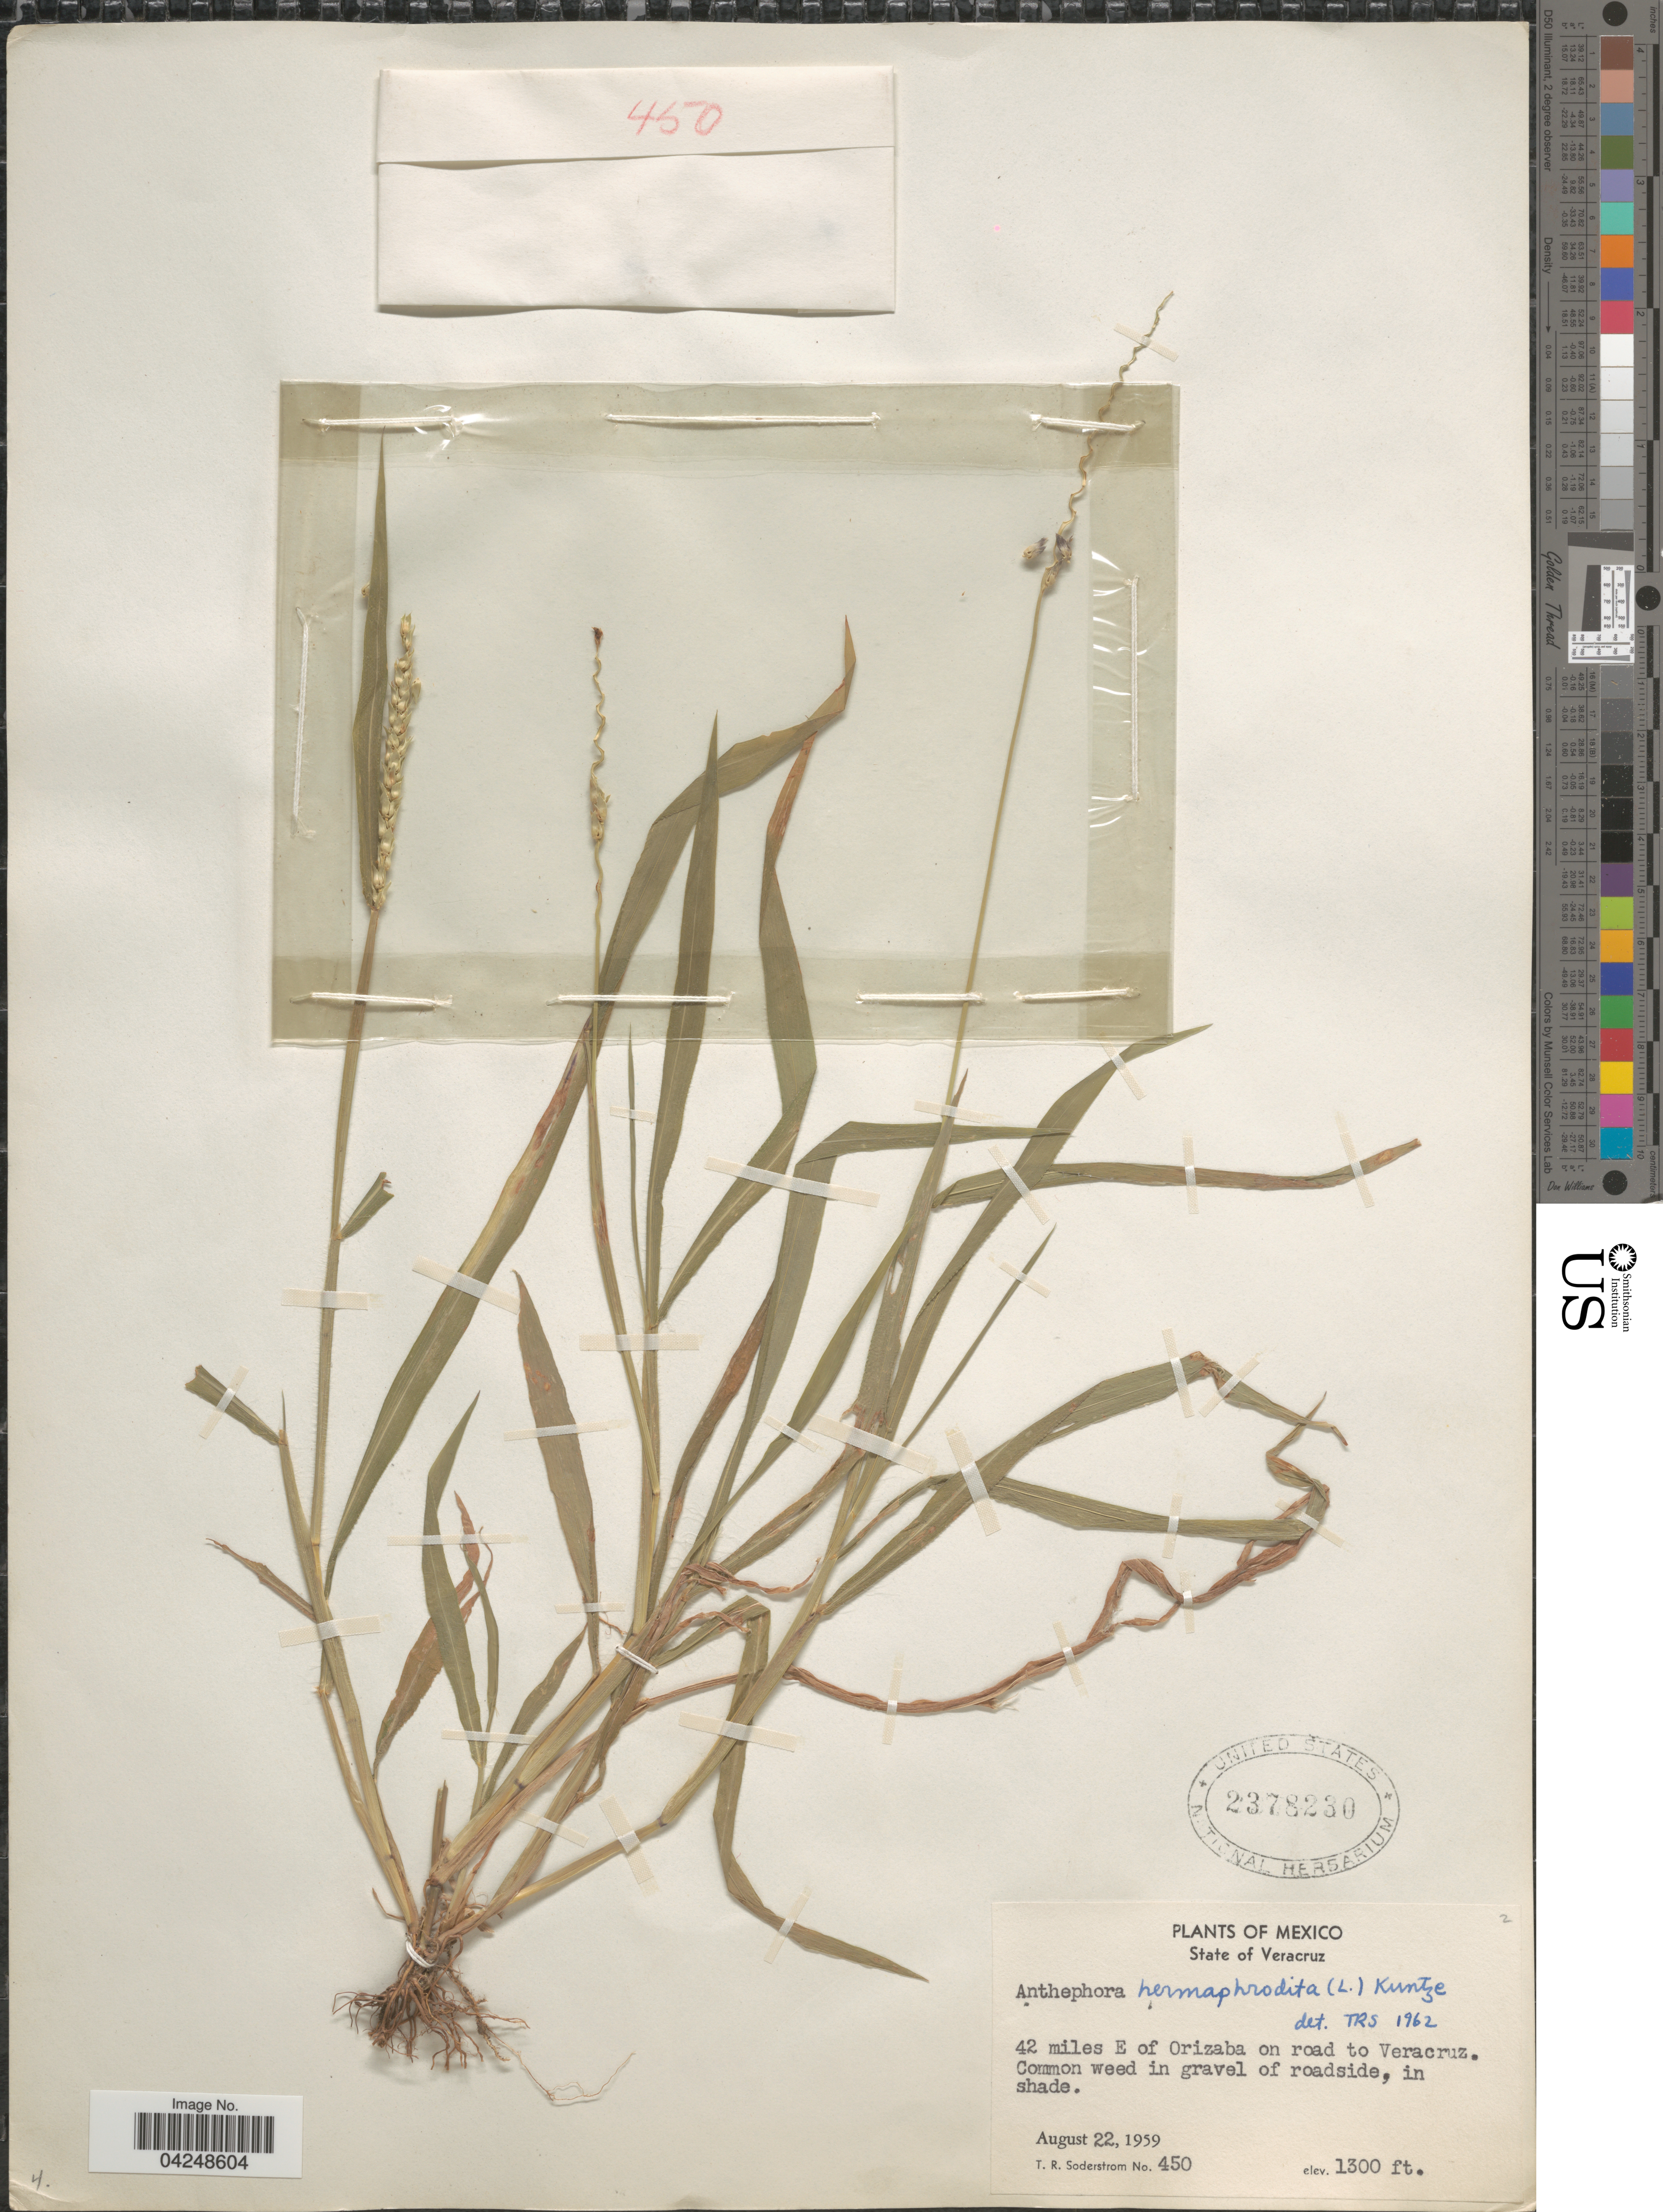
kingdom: Plantae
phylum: Tracheophyta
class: Liliopsida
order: Poales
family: Poaceae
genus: Anthephora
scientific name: Anthephora hermaphrodita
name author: (L.) Kuntze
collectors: T. R. Soderstrom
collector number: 450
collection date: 1959-08-22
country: Mexico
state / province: Veracruz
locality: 42 miles E of Orizaba on road to Veracruz.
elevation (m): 396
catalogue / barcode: US 2378230